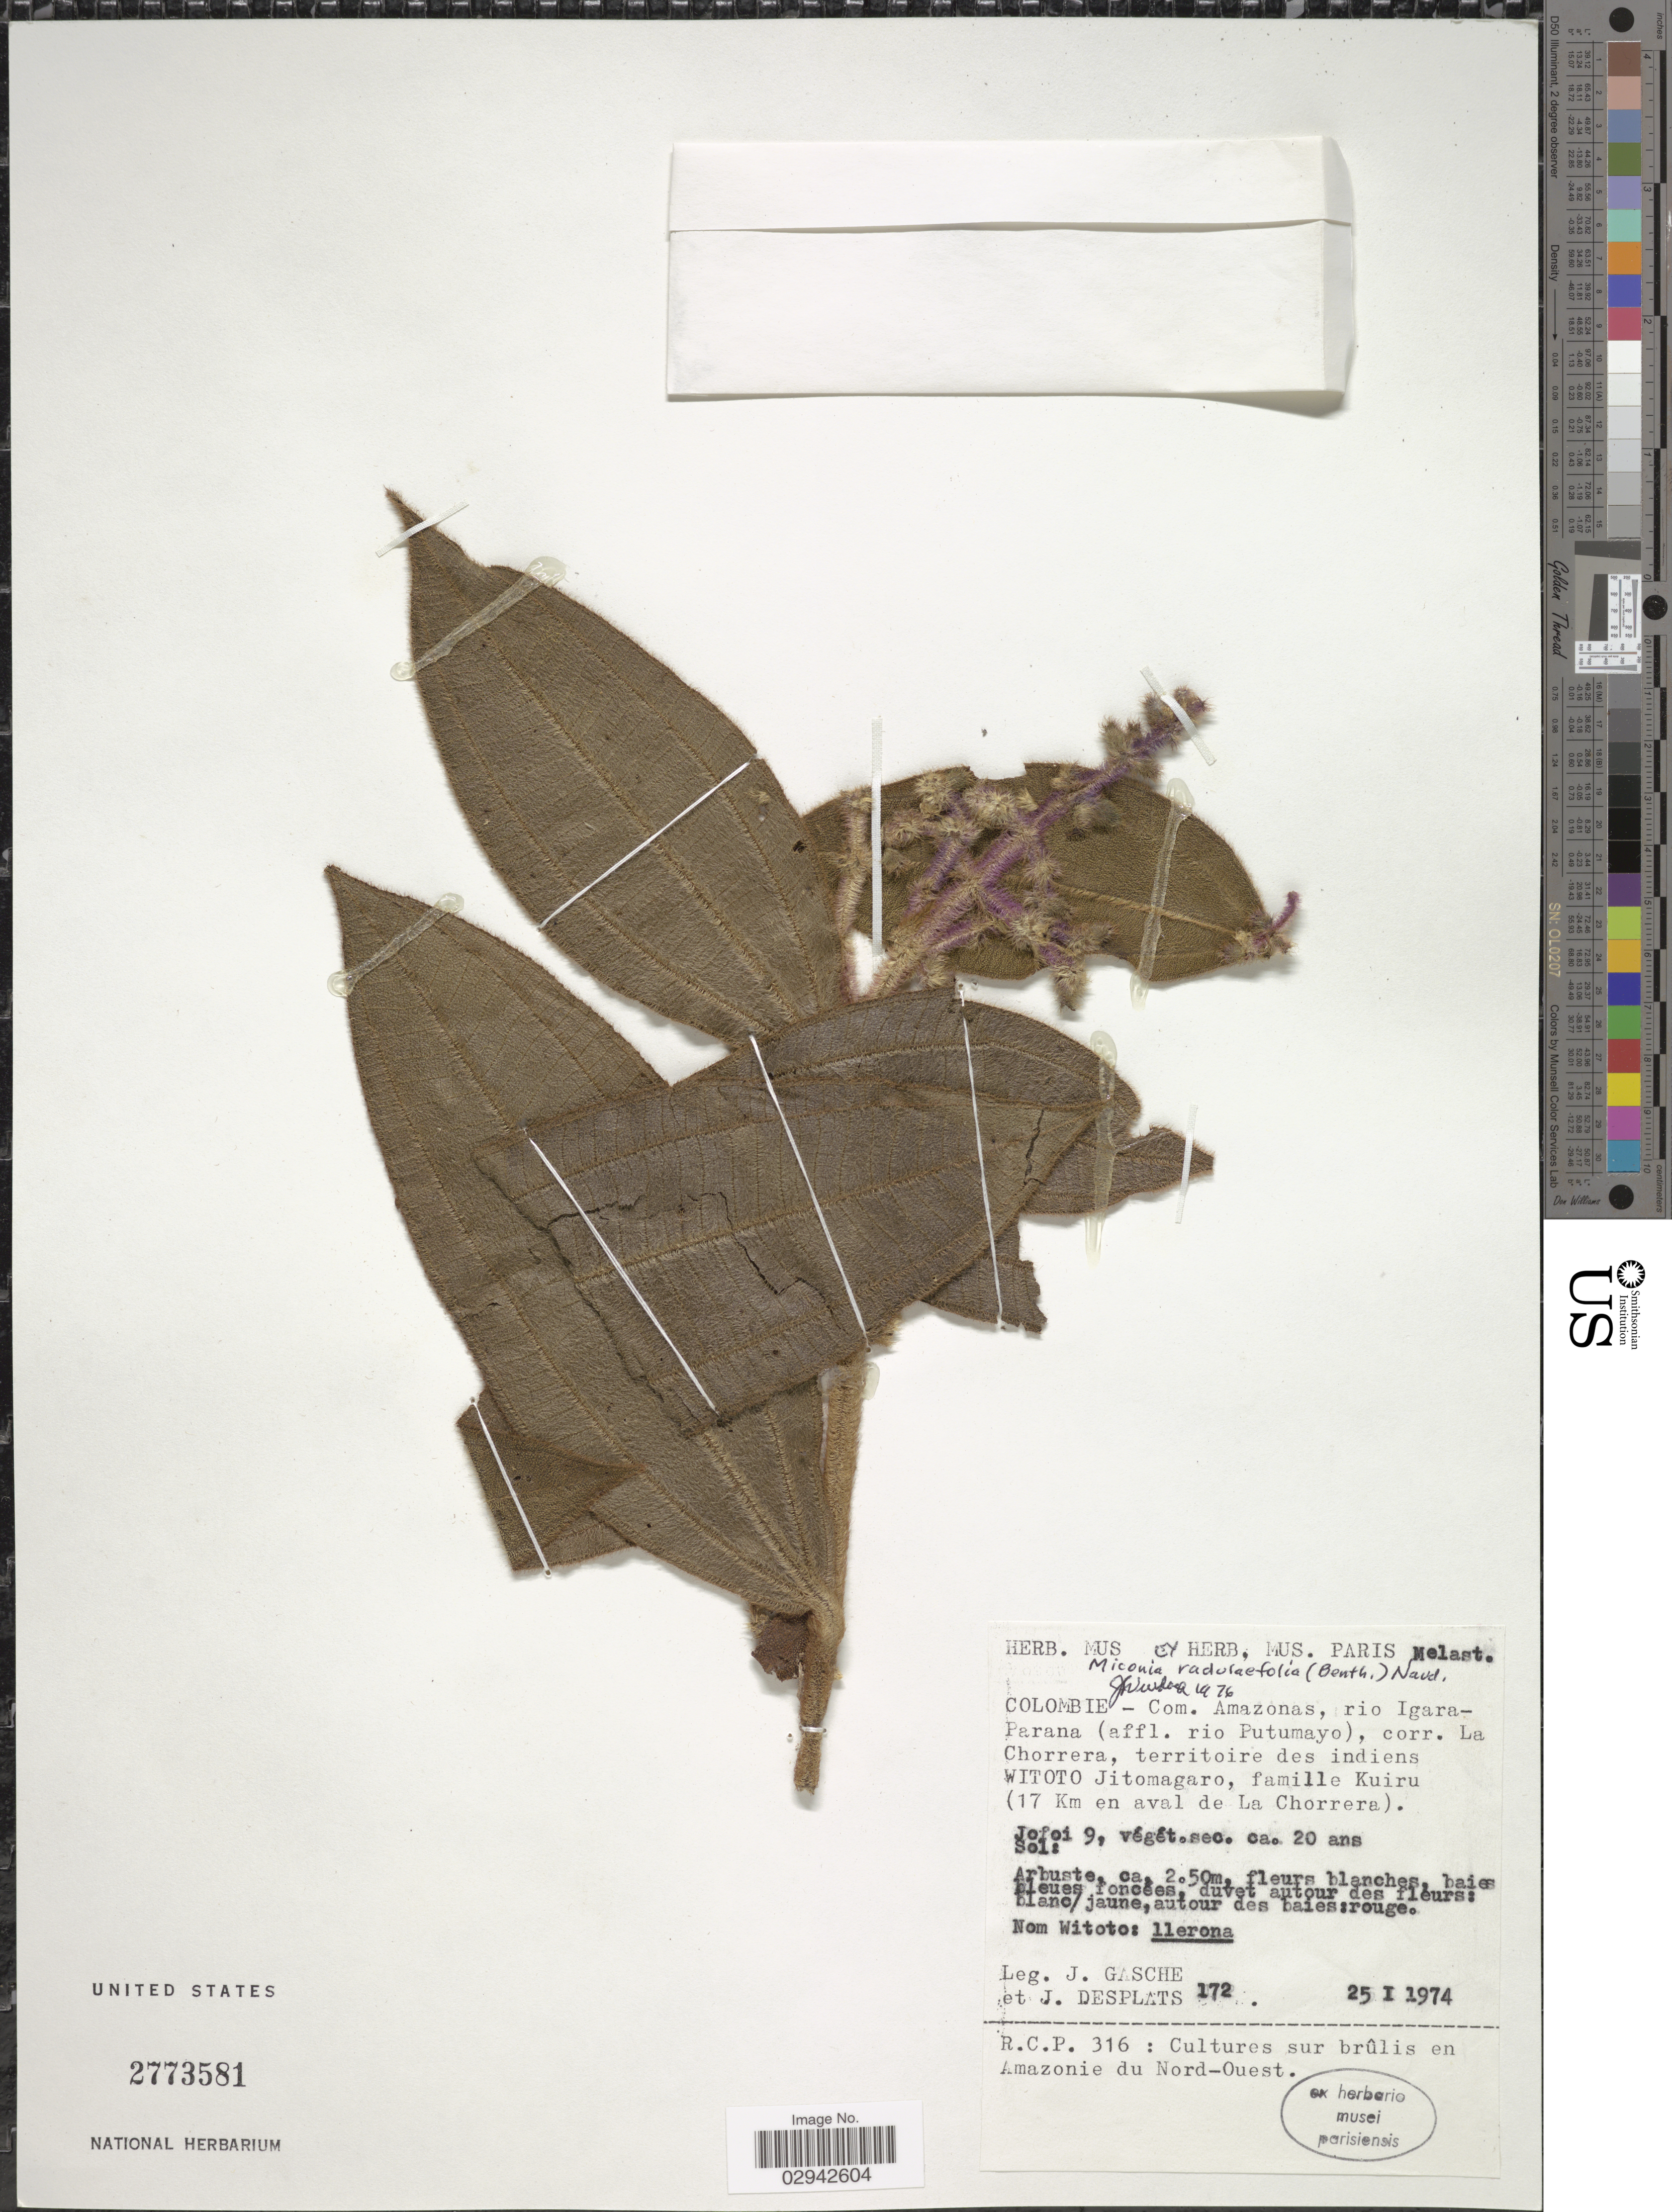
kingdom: Plantae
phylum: Tracheophyta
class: Magnoliopsida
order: Myrtales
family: Melastomataceae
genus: Miconia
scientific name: Miconia radulifolia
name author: (Benth.) Naudin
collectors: J. Gasche & J. Desplats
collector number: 172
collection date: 1974-01-25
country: Colombia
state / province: Amazônas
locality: Com. Amazonas, rio Igara-Parana (affl. rio Putumayo), corr. La Chorrera, territoire des indiens Witoto Jitomagaro, familie Kuiru (17 Km en aval de La Chorrera).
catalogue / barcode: US 2773581